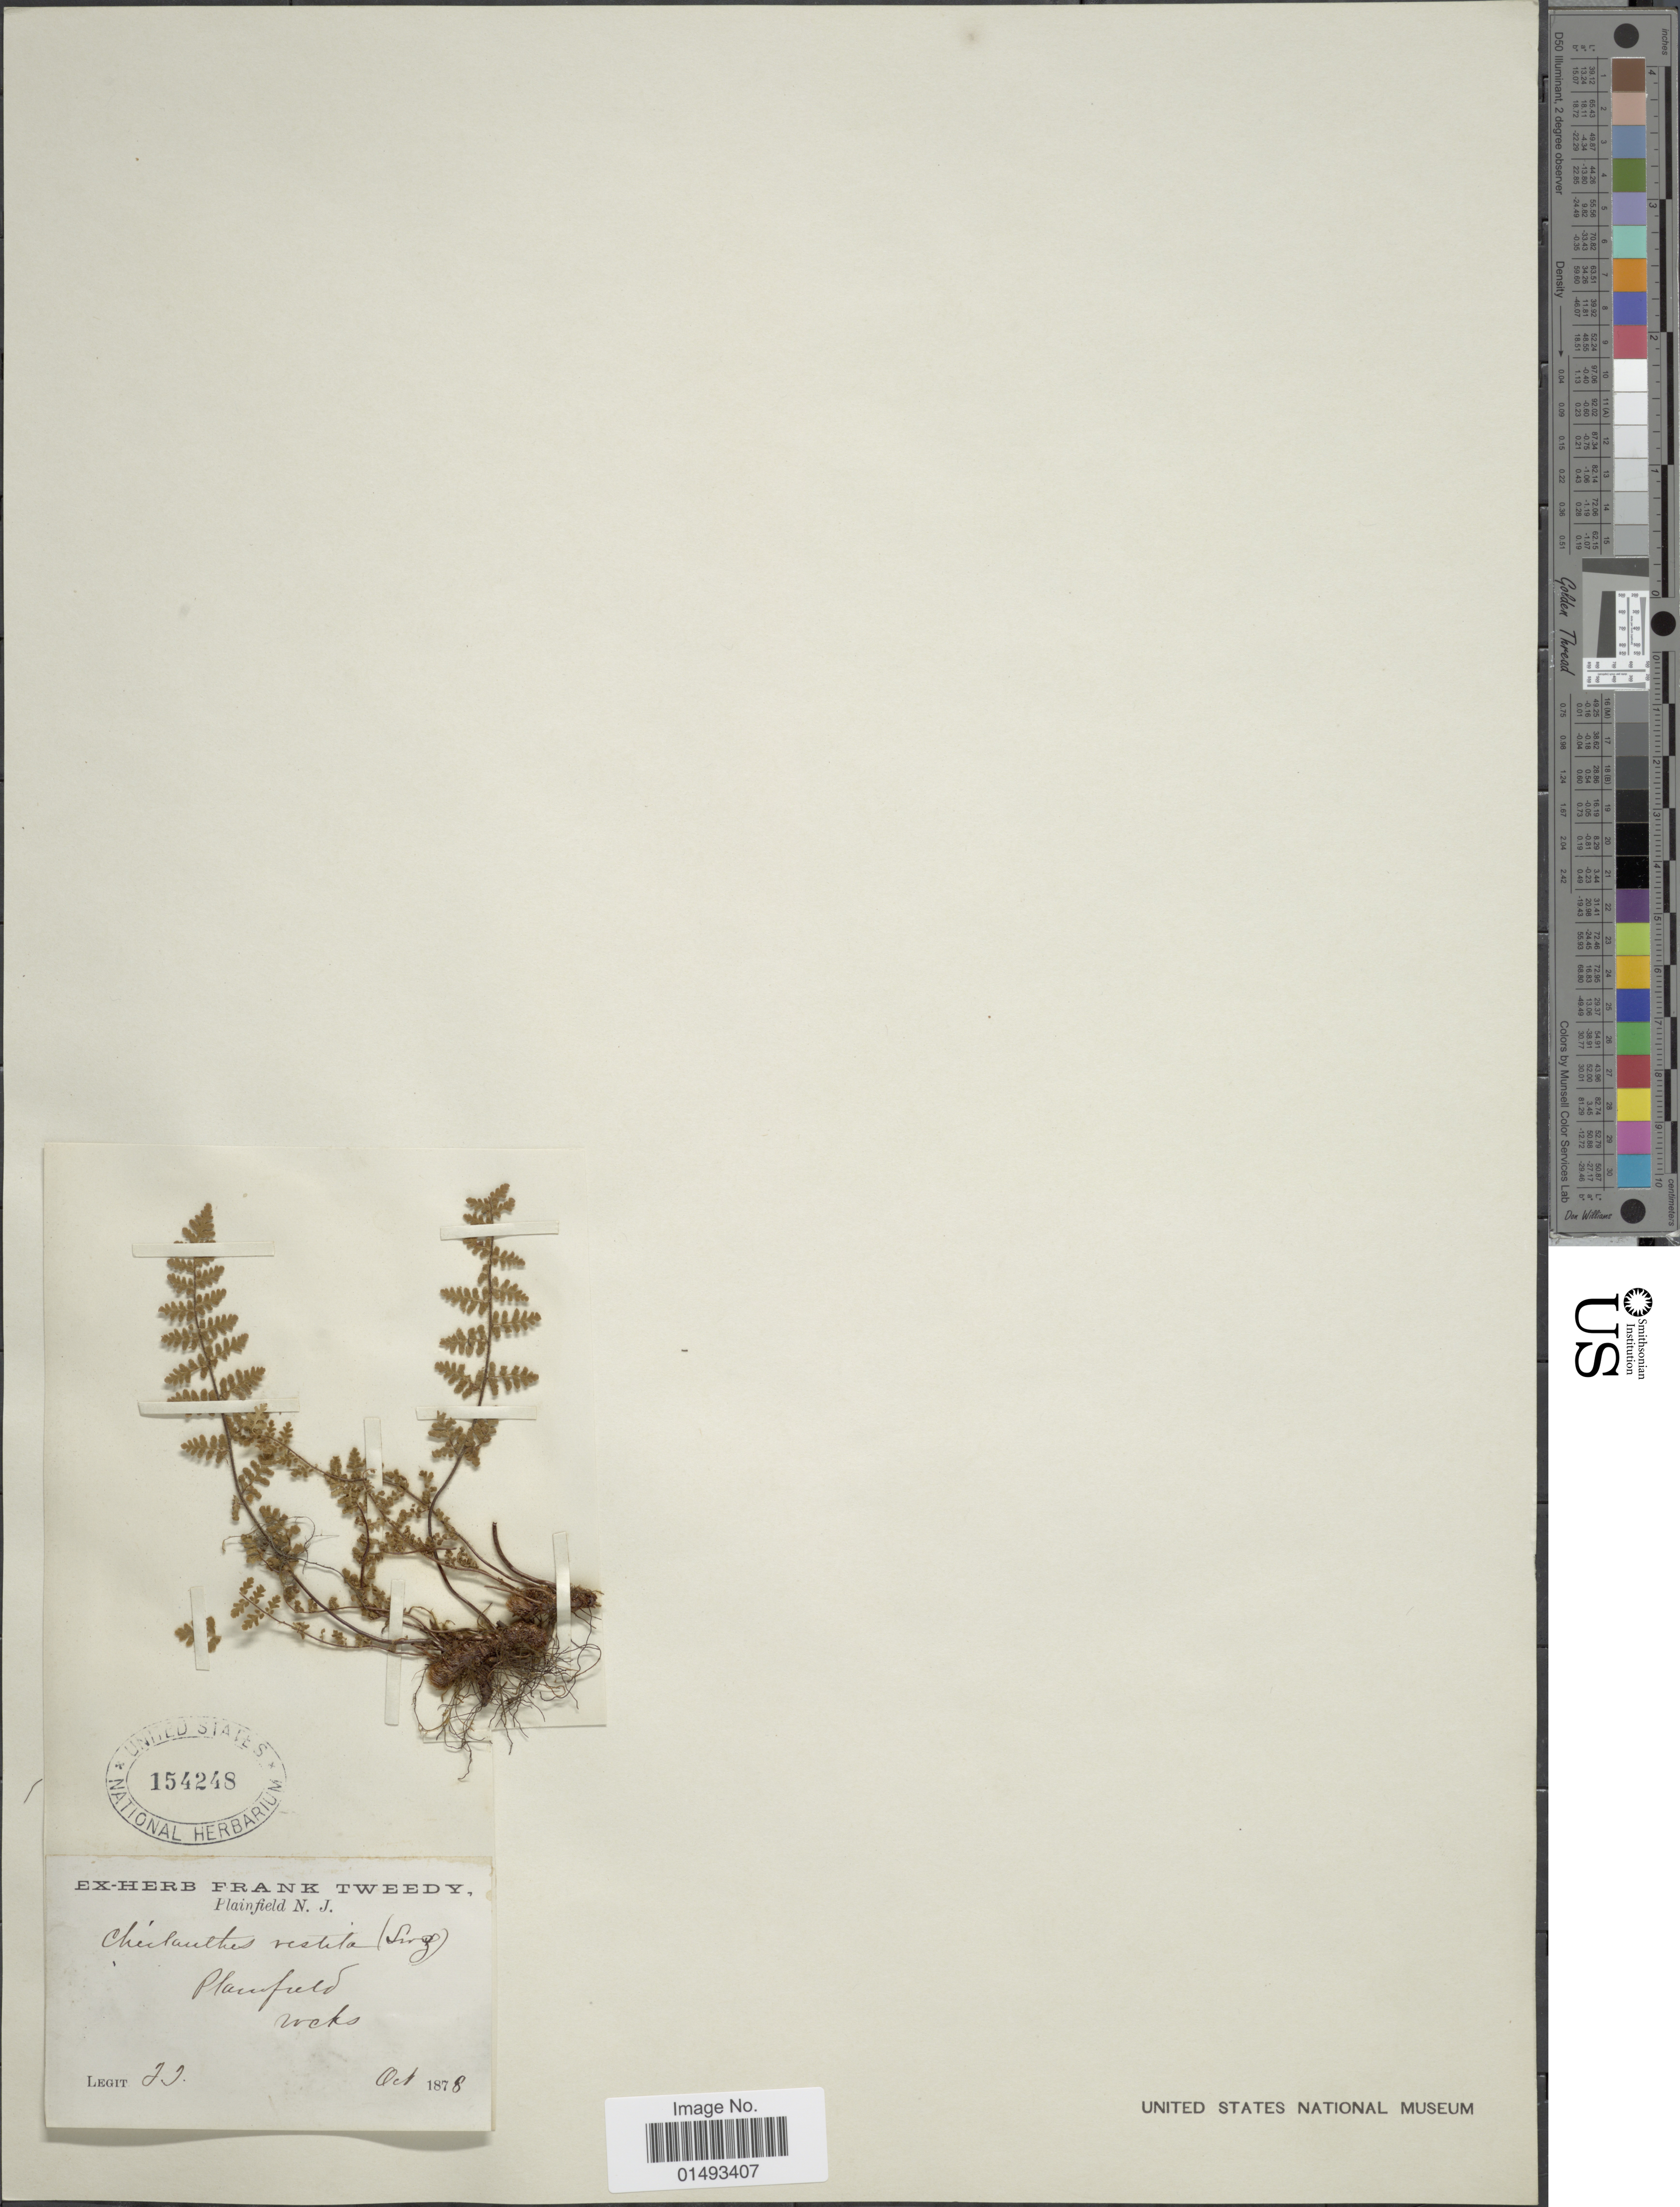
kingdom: Plantae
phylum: Tracheophyta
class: Polypodiopsida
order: Polypodiales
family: Pteridaceae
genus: Myriopteris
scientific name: Myriopteris lanosa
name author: (Michx.) Grusz & Windham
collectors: ex herb. Frank Tweedy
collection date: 1878-10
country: United States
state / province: New Jersey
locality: Plainfield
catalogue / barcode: US 154248